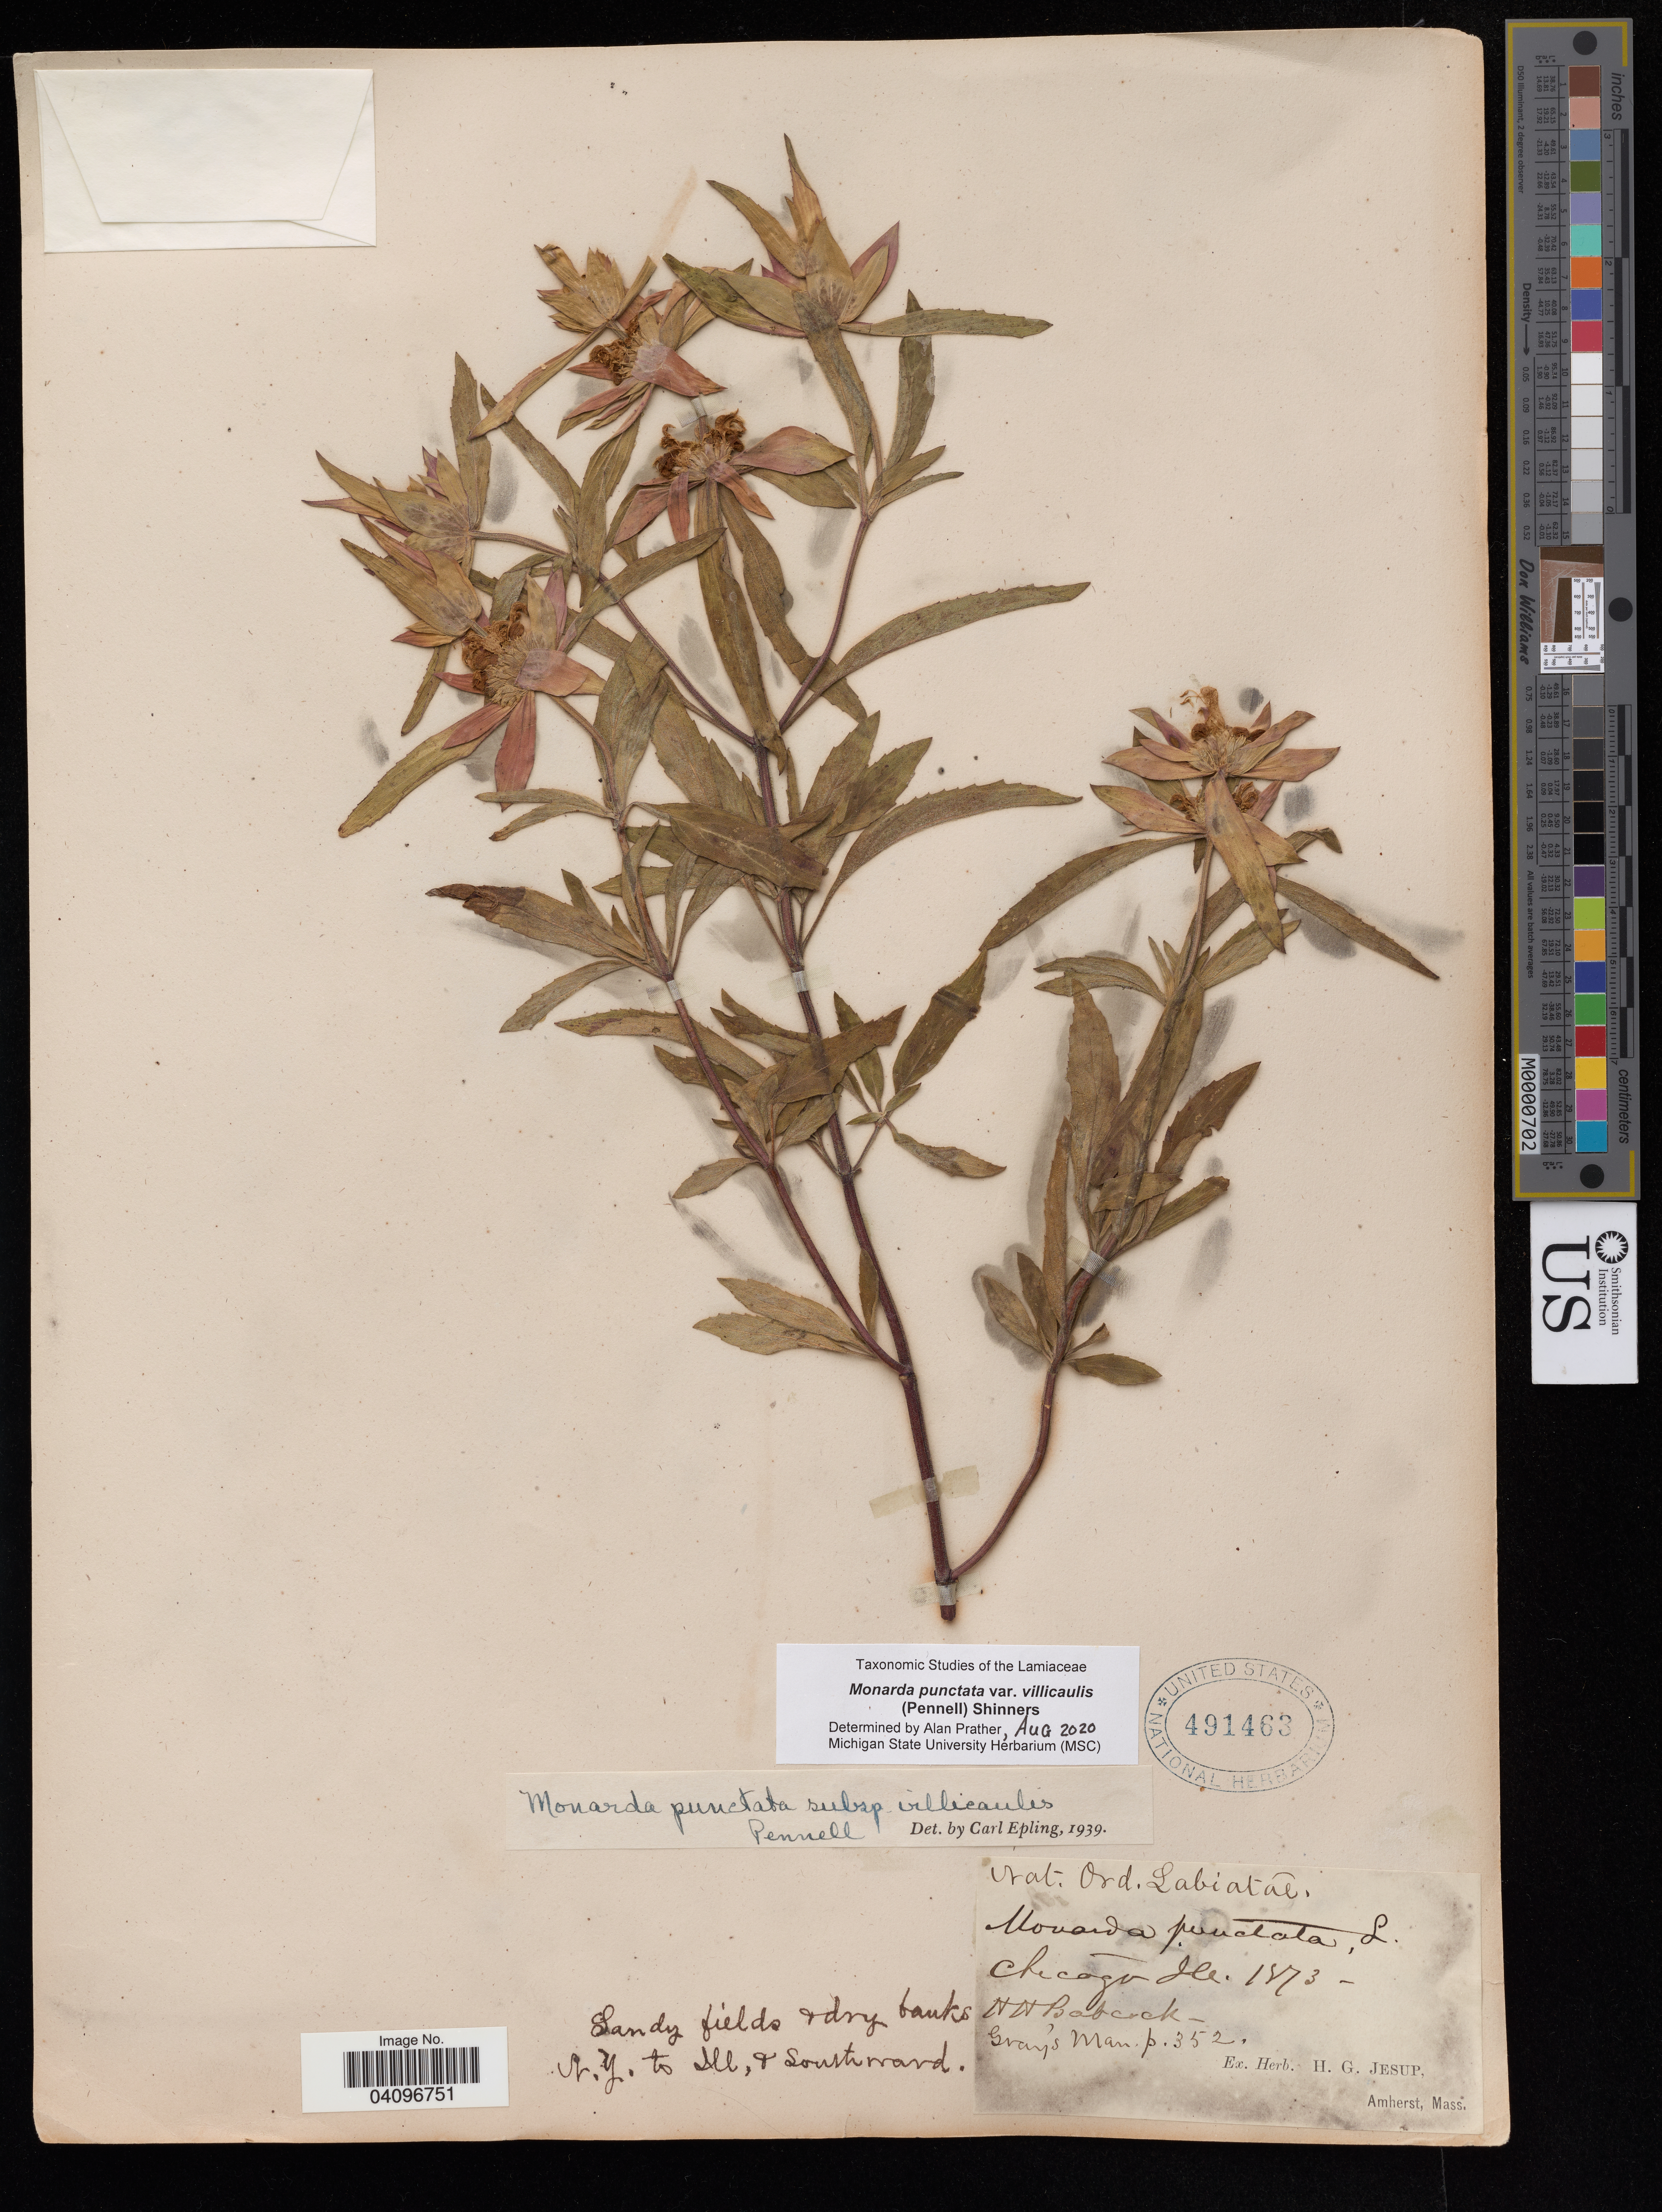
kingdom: Plantae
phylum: Tracheophyta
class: Magnoliopsida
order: Lamiales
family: Lamiaceae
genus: Monarda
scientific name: Monarda punctata var. villicaulis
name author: (Pennell) Shinners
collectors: H. Babcock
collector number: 352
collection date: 1973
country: United States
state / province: Massachusetts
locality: Amherst, Mass.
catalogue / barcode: US 491463